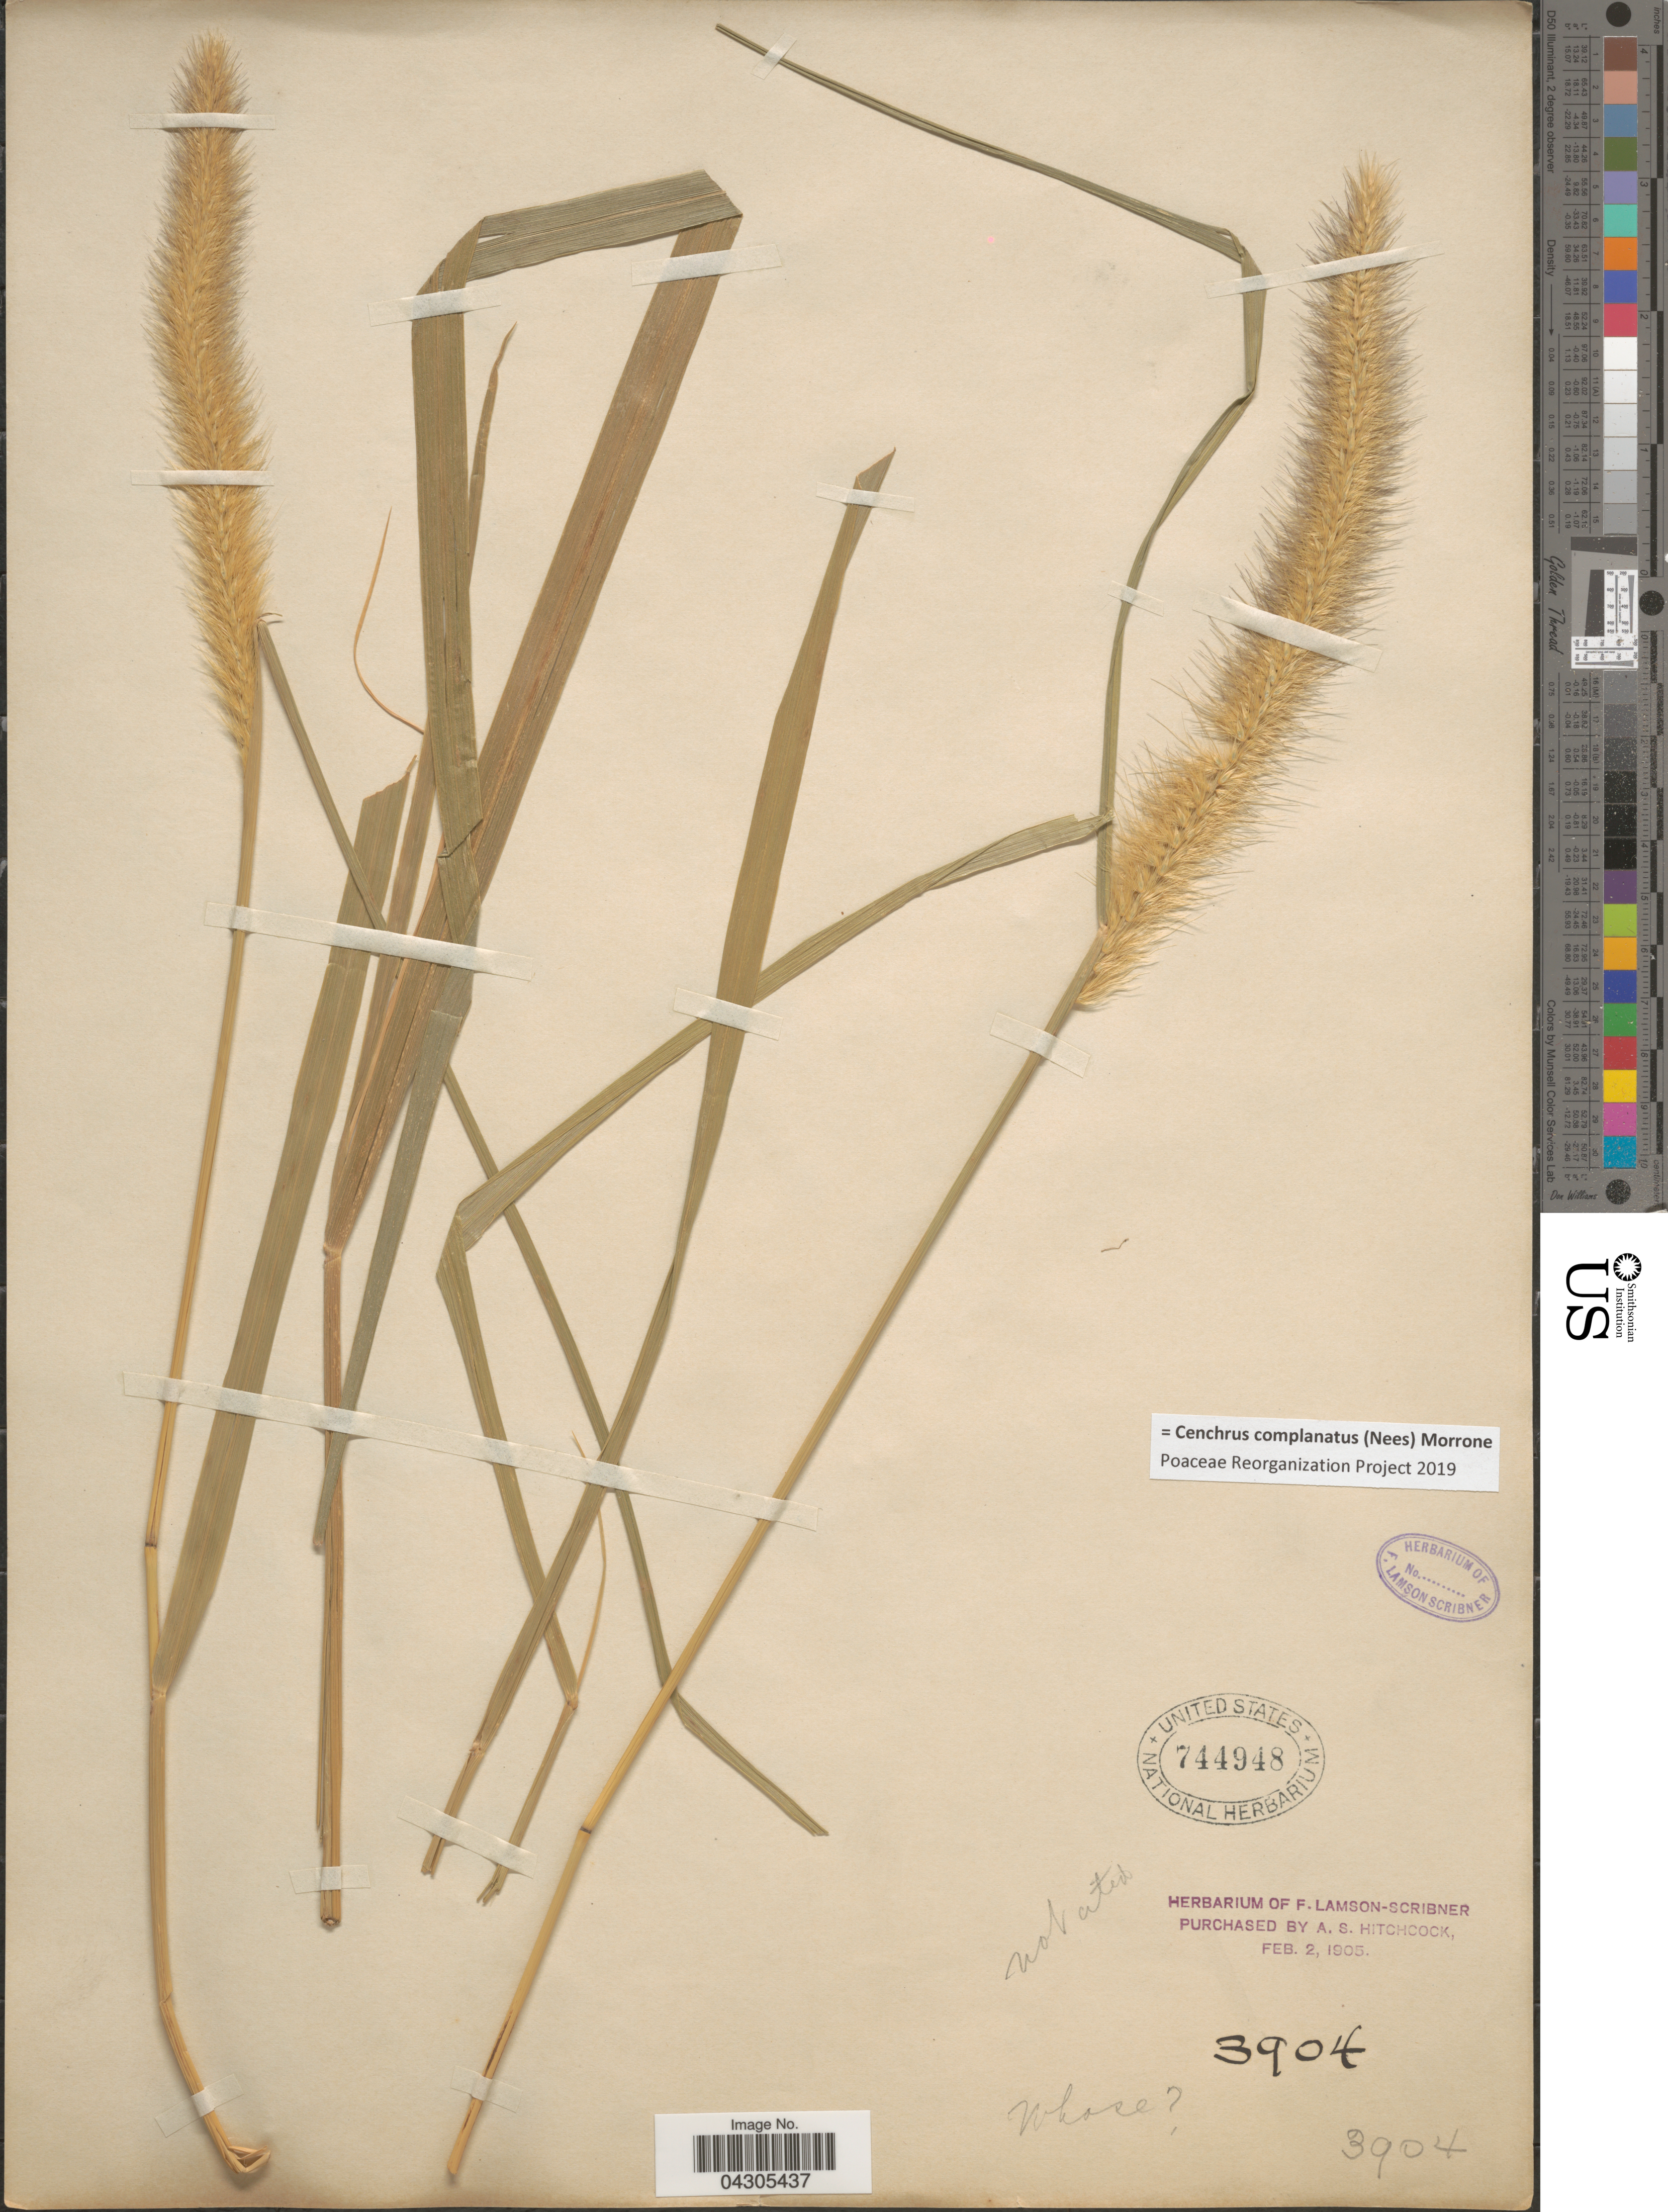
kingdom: Plantae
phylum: Tracheophyta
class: Liliopsida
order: Poales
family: Poaceae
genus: Cenchrus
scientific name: Cenchrus complanatus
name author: (Nees) Morrone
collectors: ex herb. F. Lamson Scribner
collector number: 3904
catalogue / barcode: US 744948